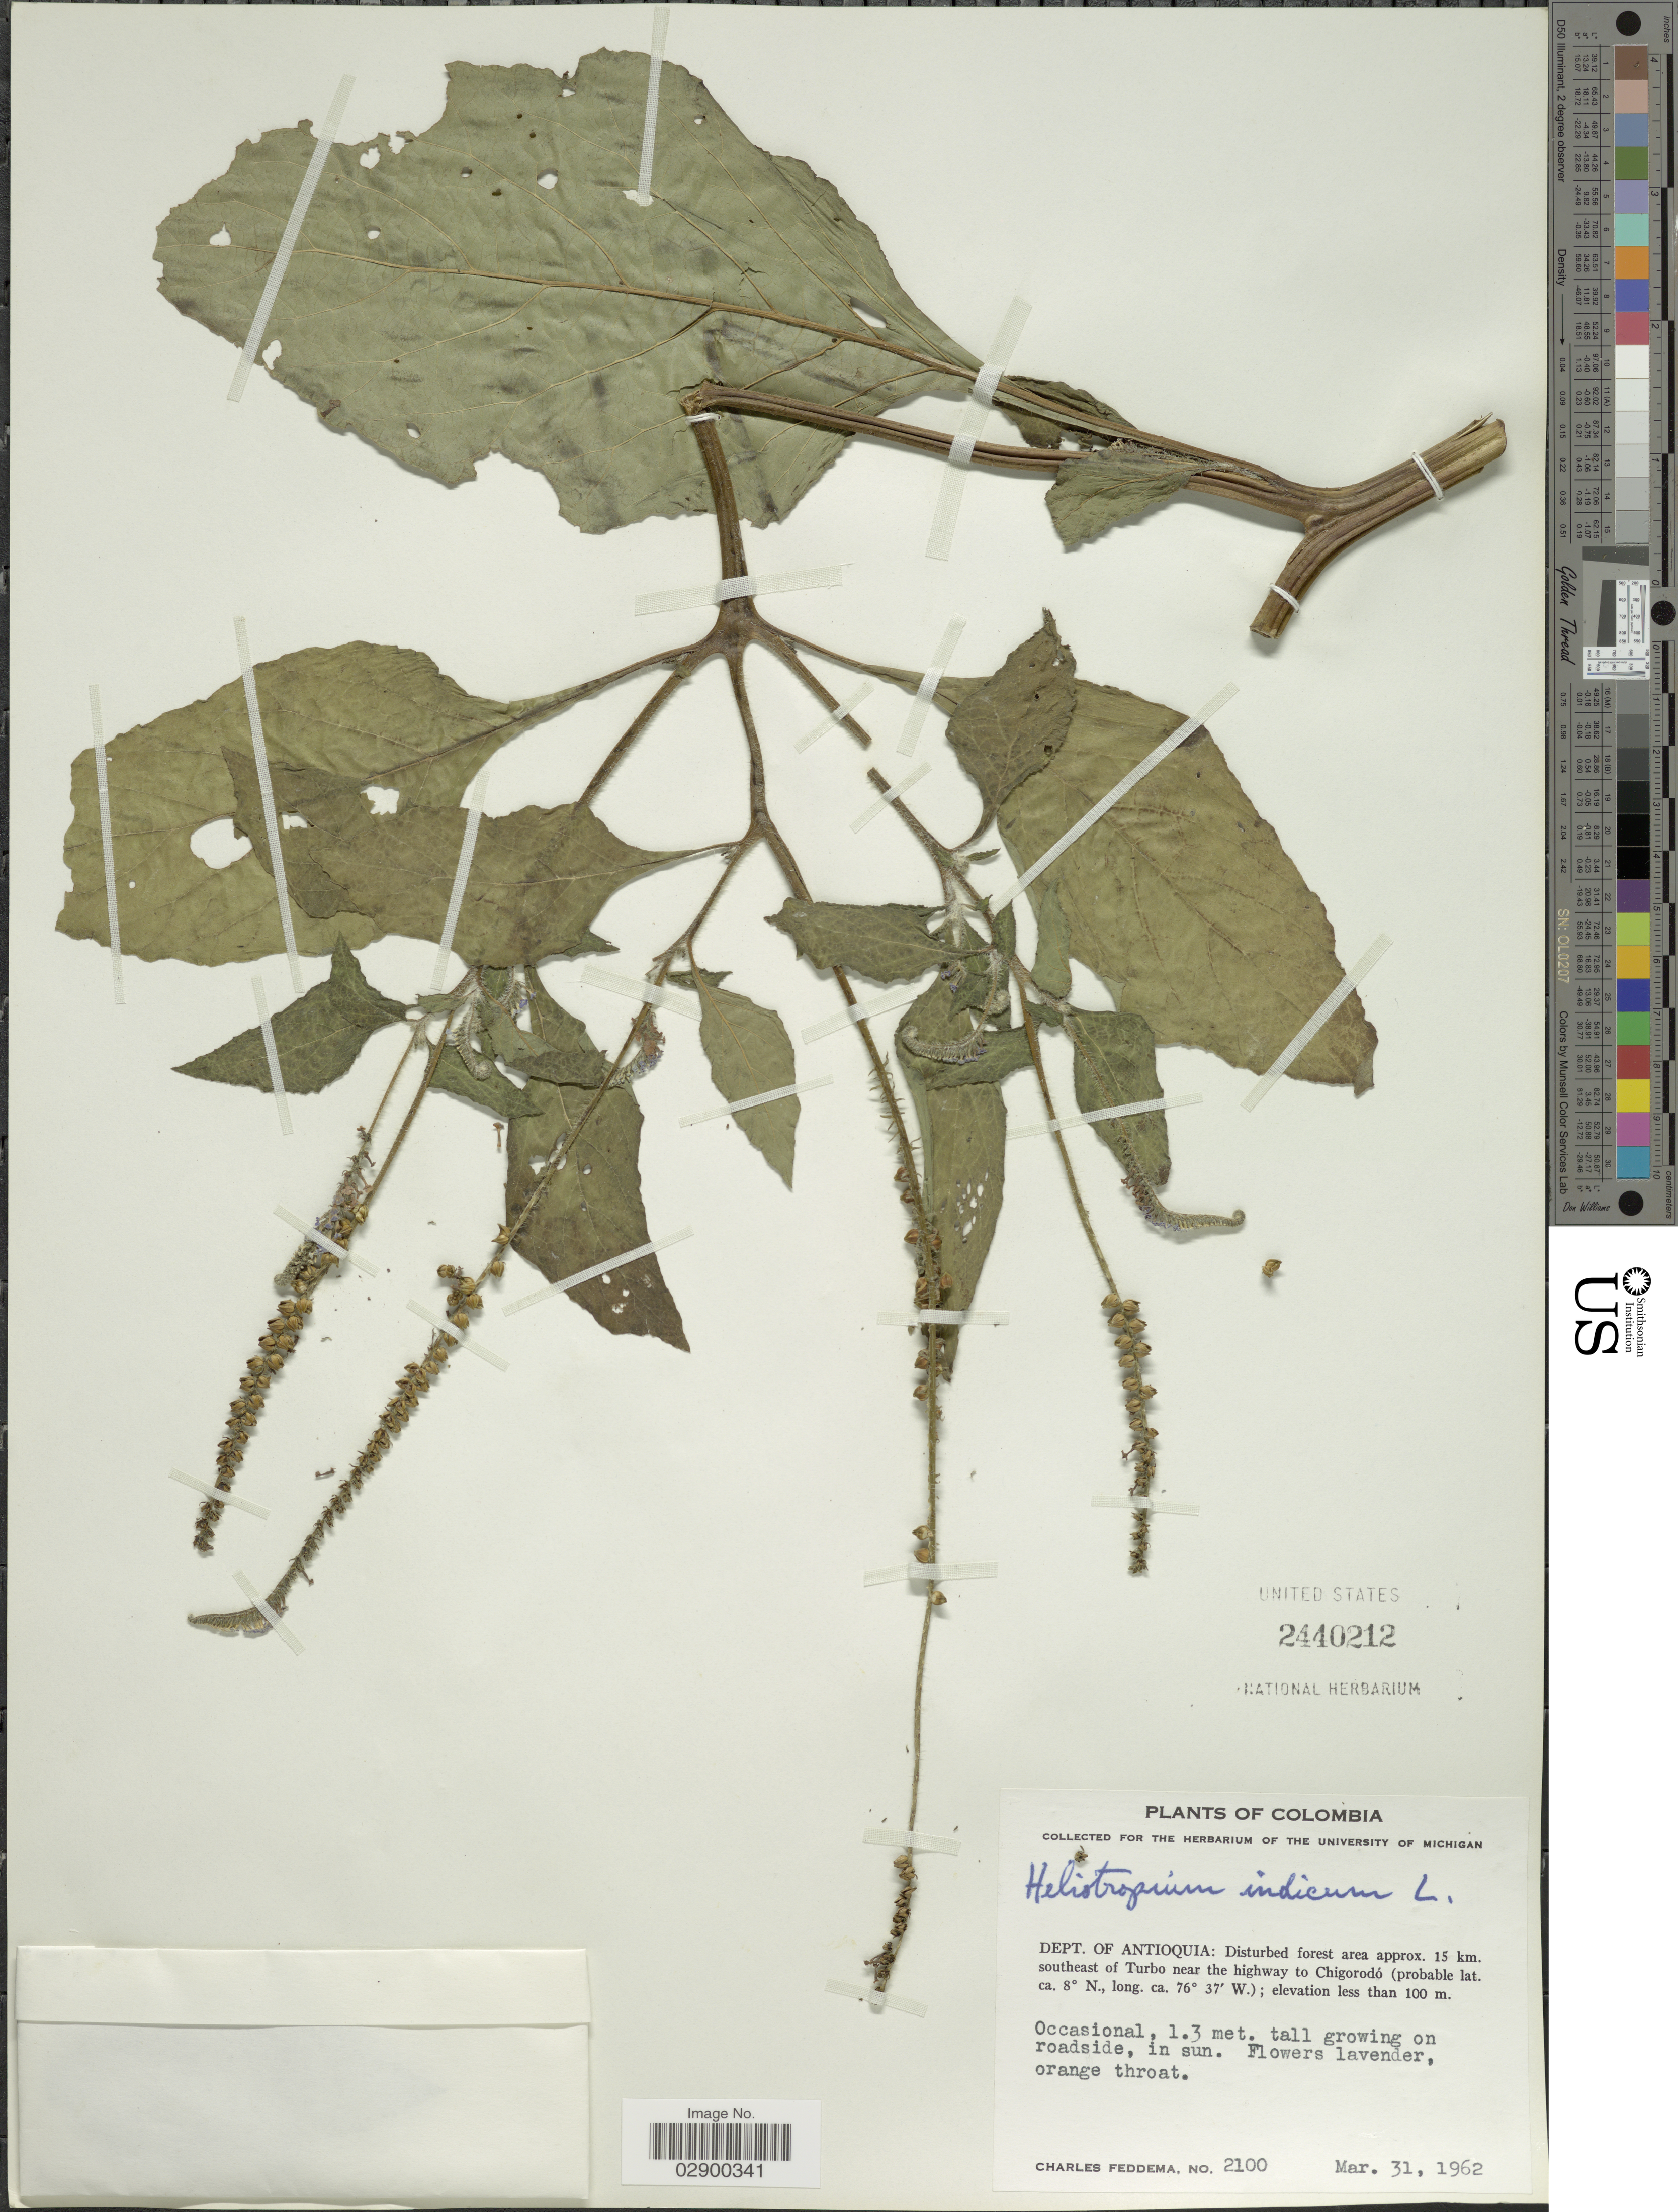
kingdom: Plantae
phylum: Tracheophyta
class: Magnoliopsida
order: Boraginales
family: Heliotropiaceae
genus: Heliotropium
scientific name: Heliotropium indicum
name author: L.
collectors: C. Feddema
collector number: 2100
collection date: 1962-03-31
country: Colombia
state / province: Antioquia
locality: Dept. of Antioquia, disturbed forest area approx. 15 km. southeast of Turbo near the highway to Chigorodó.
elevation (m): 100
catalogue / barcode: US 2440212